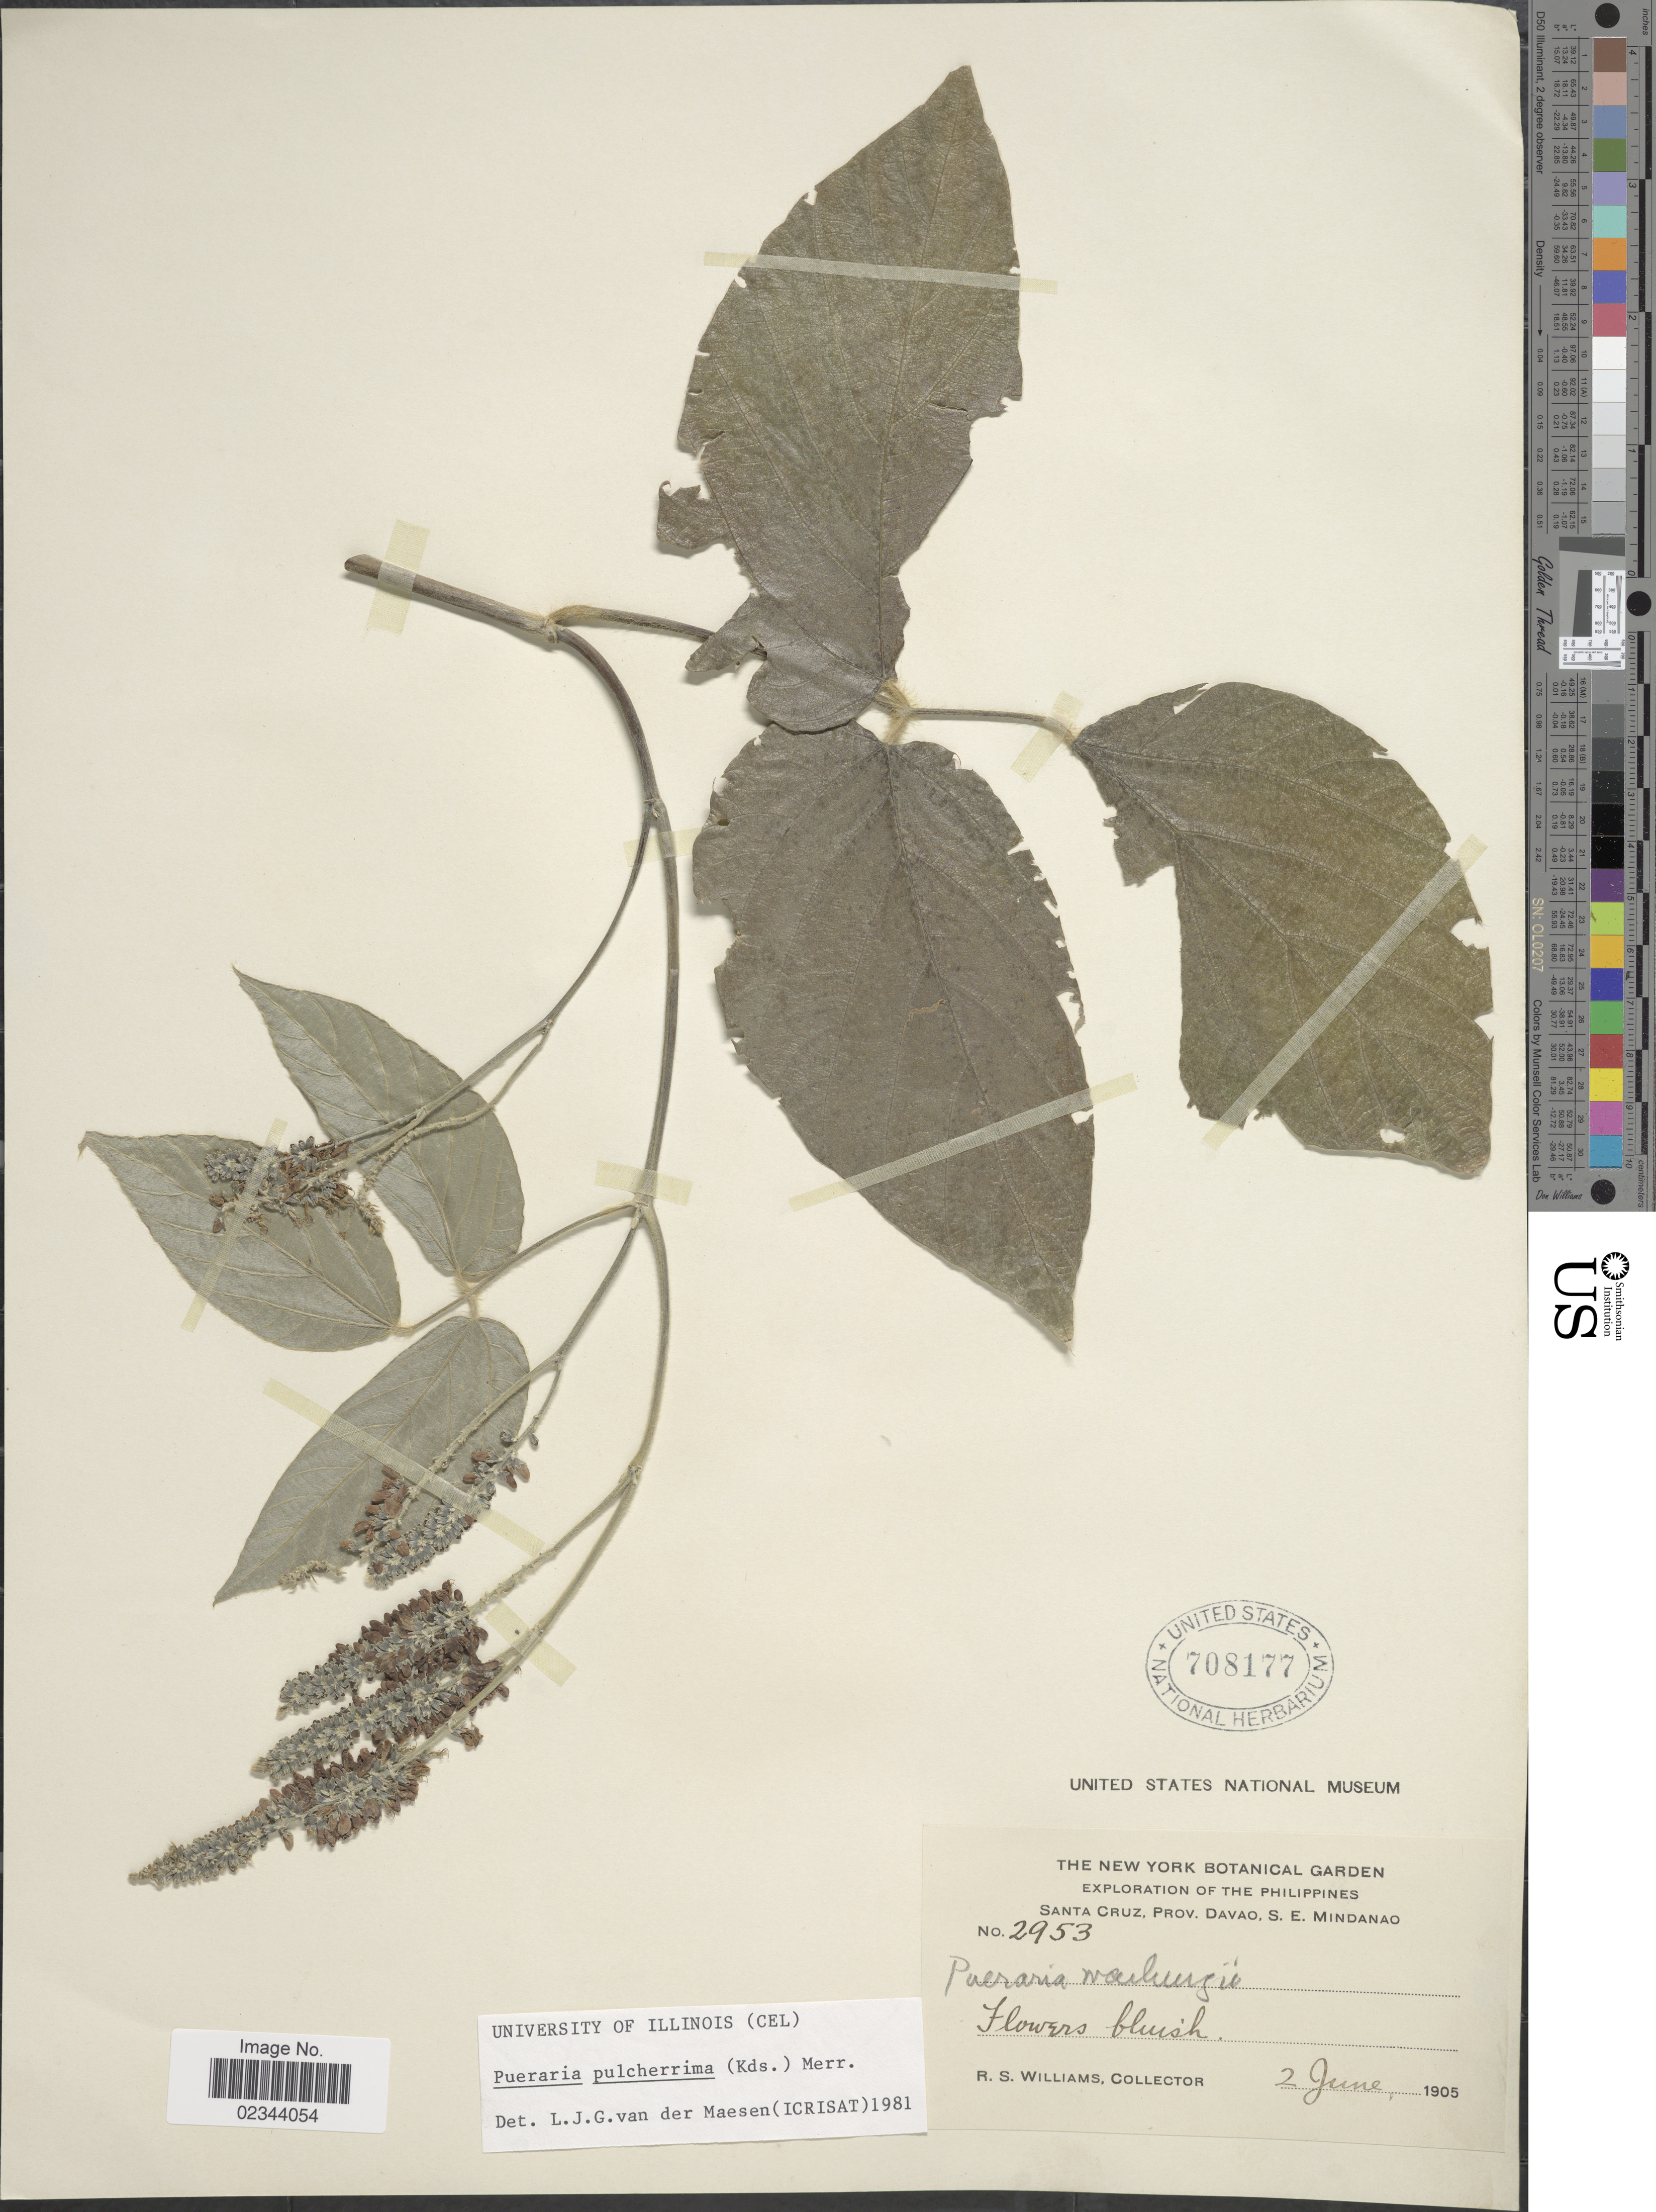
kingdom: Plantae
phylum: Tracheophyta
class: Magnoliopsida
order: Fabales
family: Fabaceae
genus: Pueraria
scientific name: Pueraria pulcherrima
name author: (Koord.) Koord.-Schum.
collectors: R. S. Williams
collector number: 2953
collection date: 1905-06-02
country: Philippines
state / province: Davao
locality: Santa Cruz, Prov. Davao, S. E. Mindanao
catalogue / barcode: US 708177